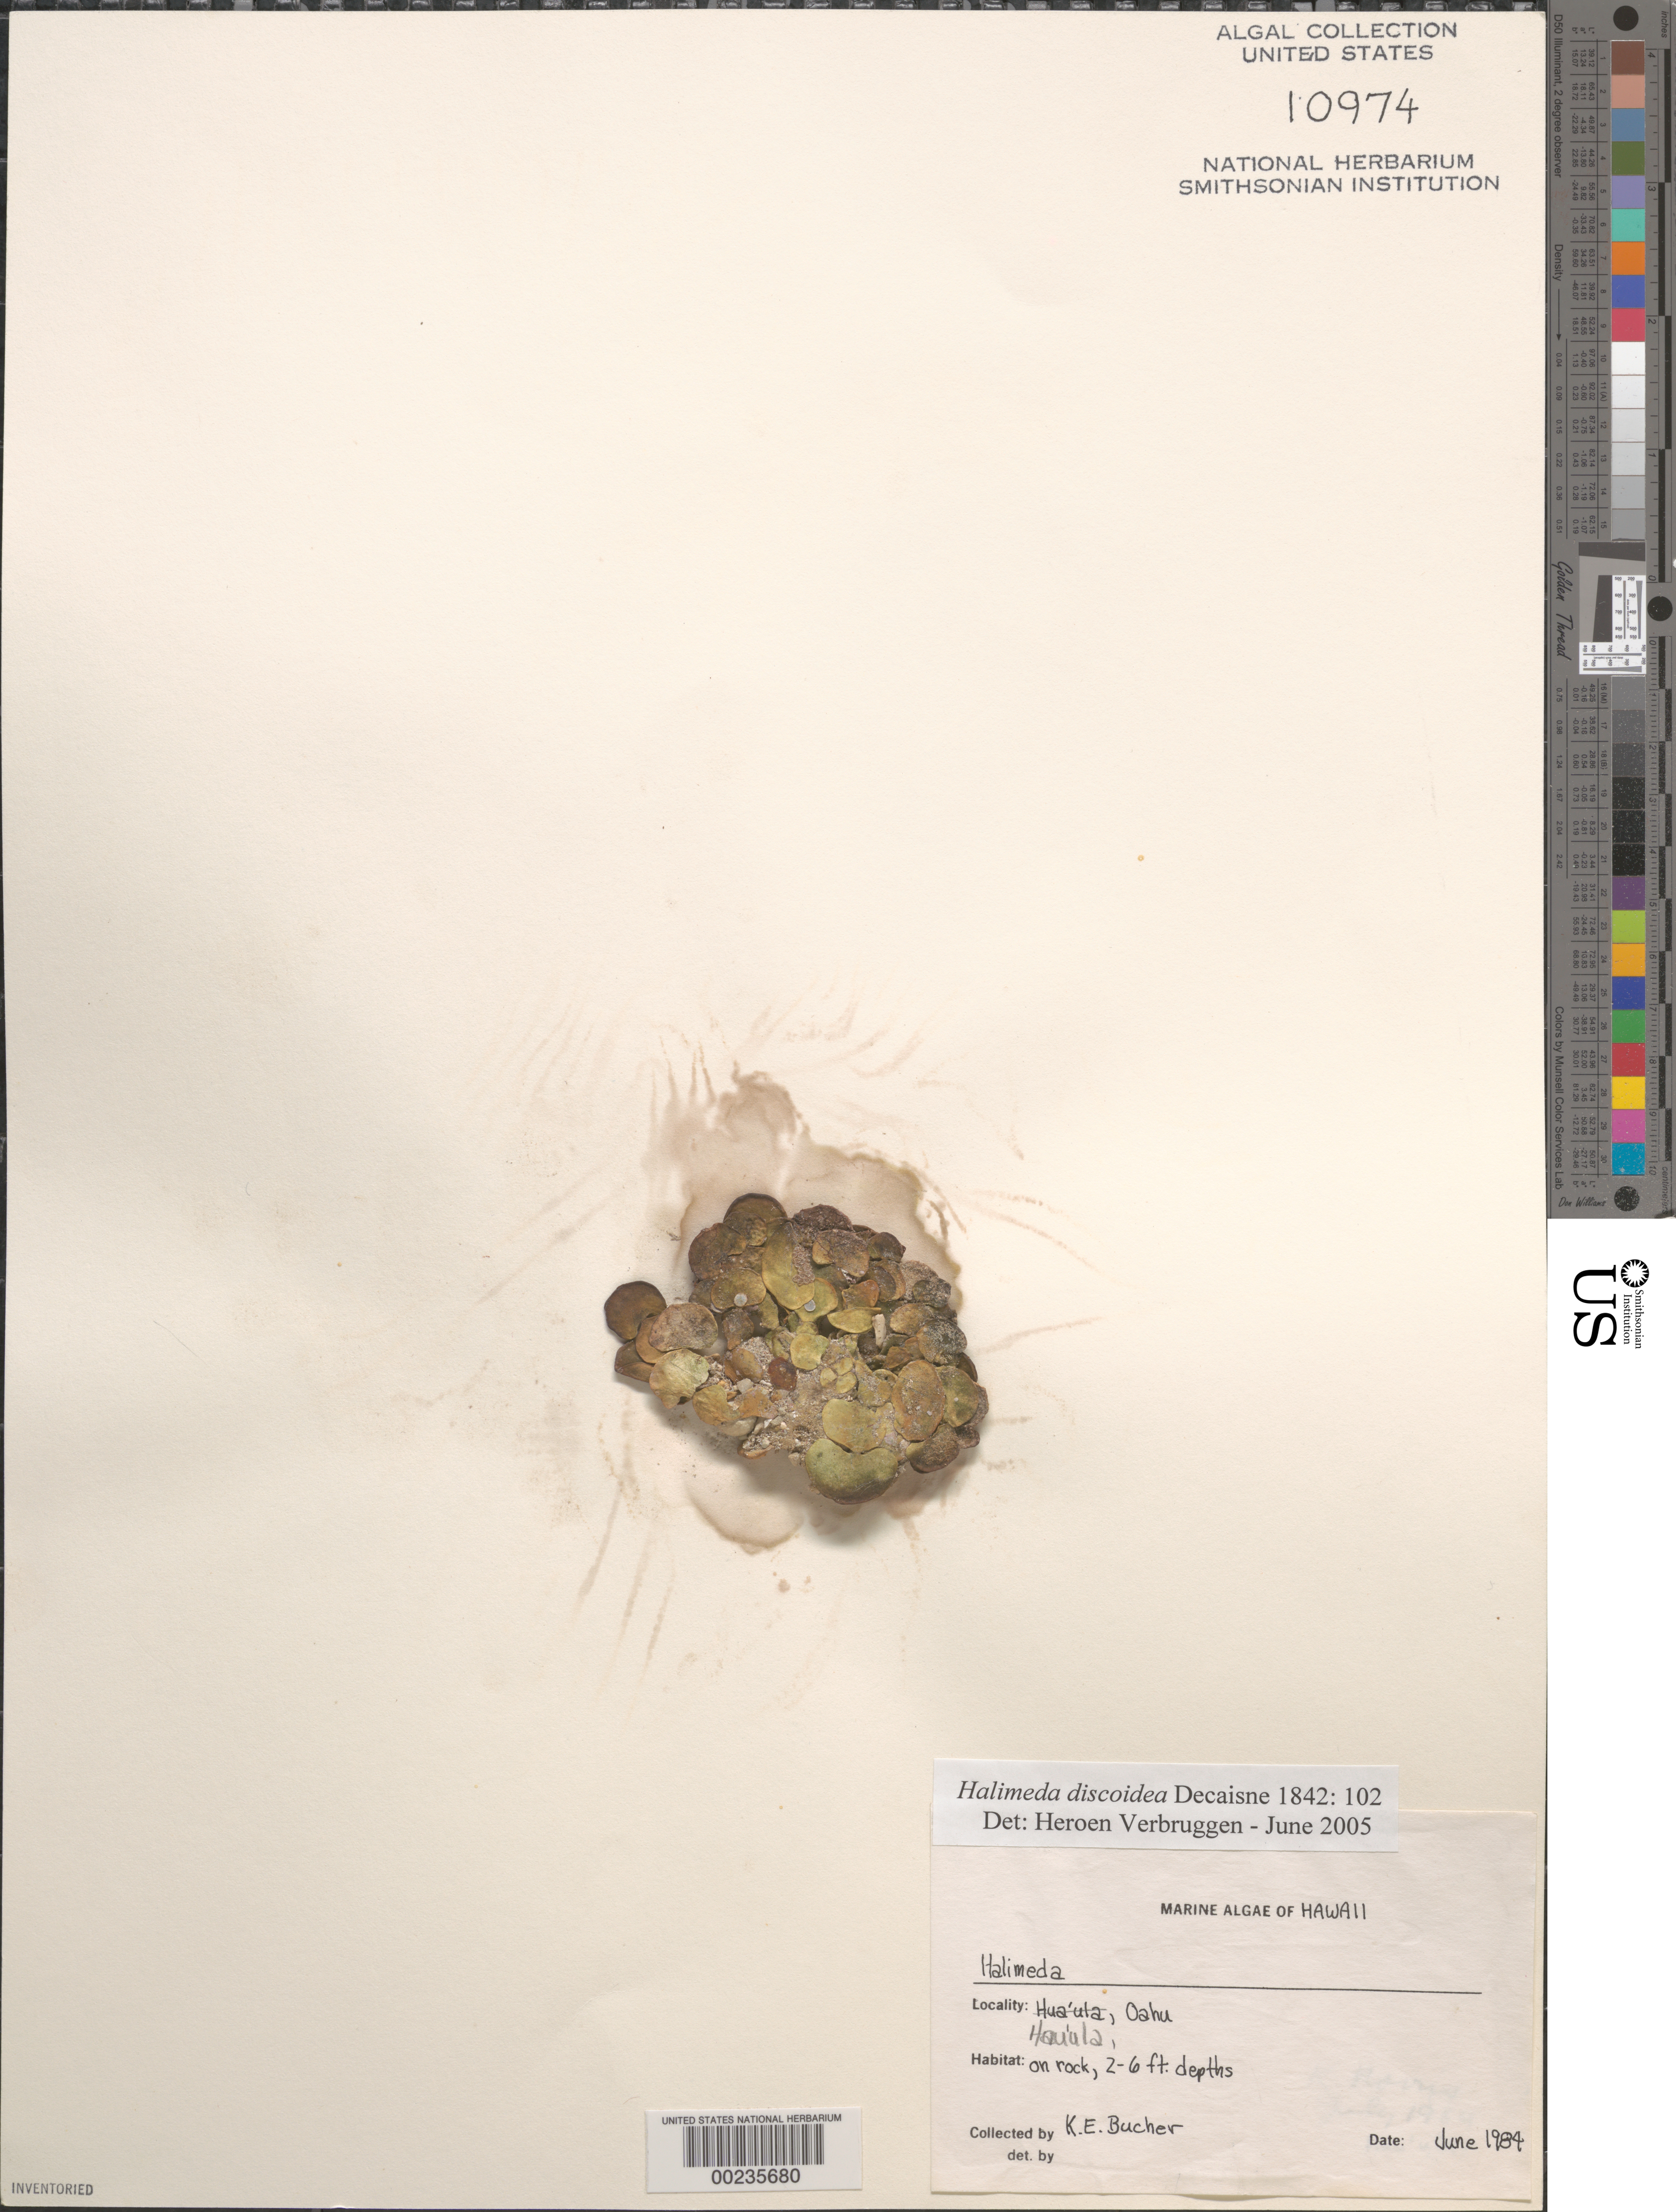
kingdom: Plantae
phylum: Chlorophyta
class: Ulvophyceae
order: Bryopsidales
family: Halimedaceae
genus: Halimeda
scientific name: Halimeda discoidea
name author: Decne.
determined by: Verbruggen, H.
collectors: K. E. Bucher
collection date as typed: Jun 1984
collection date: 1984-06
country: United States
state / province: Hawaii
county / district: Honolulu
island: Oahu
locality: Hau'ula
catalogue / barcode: US 10974